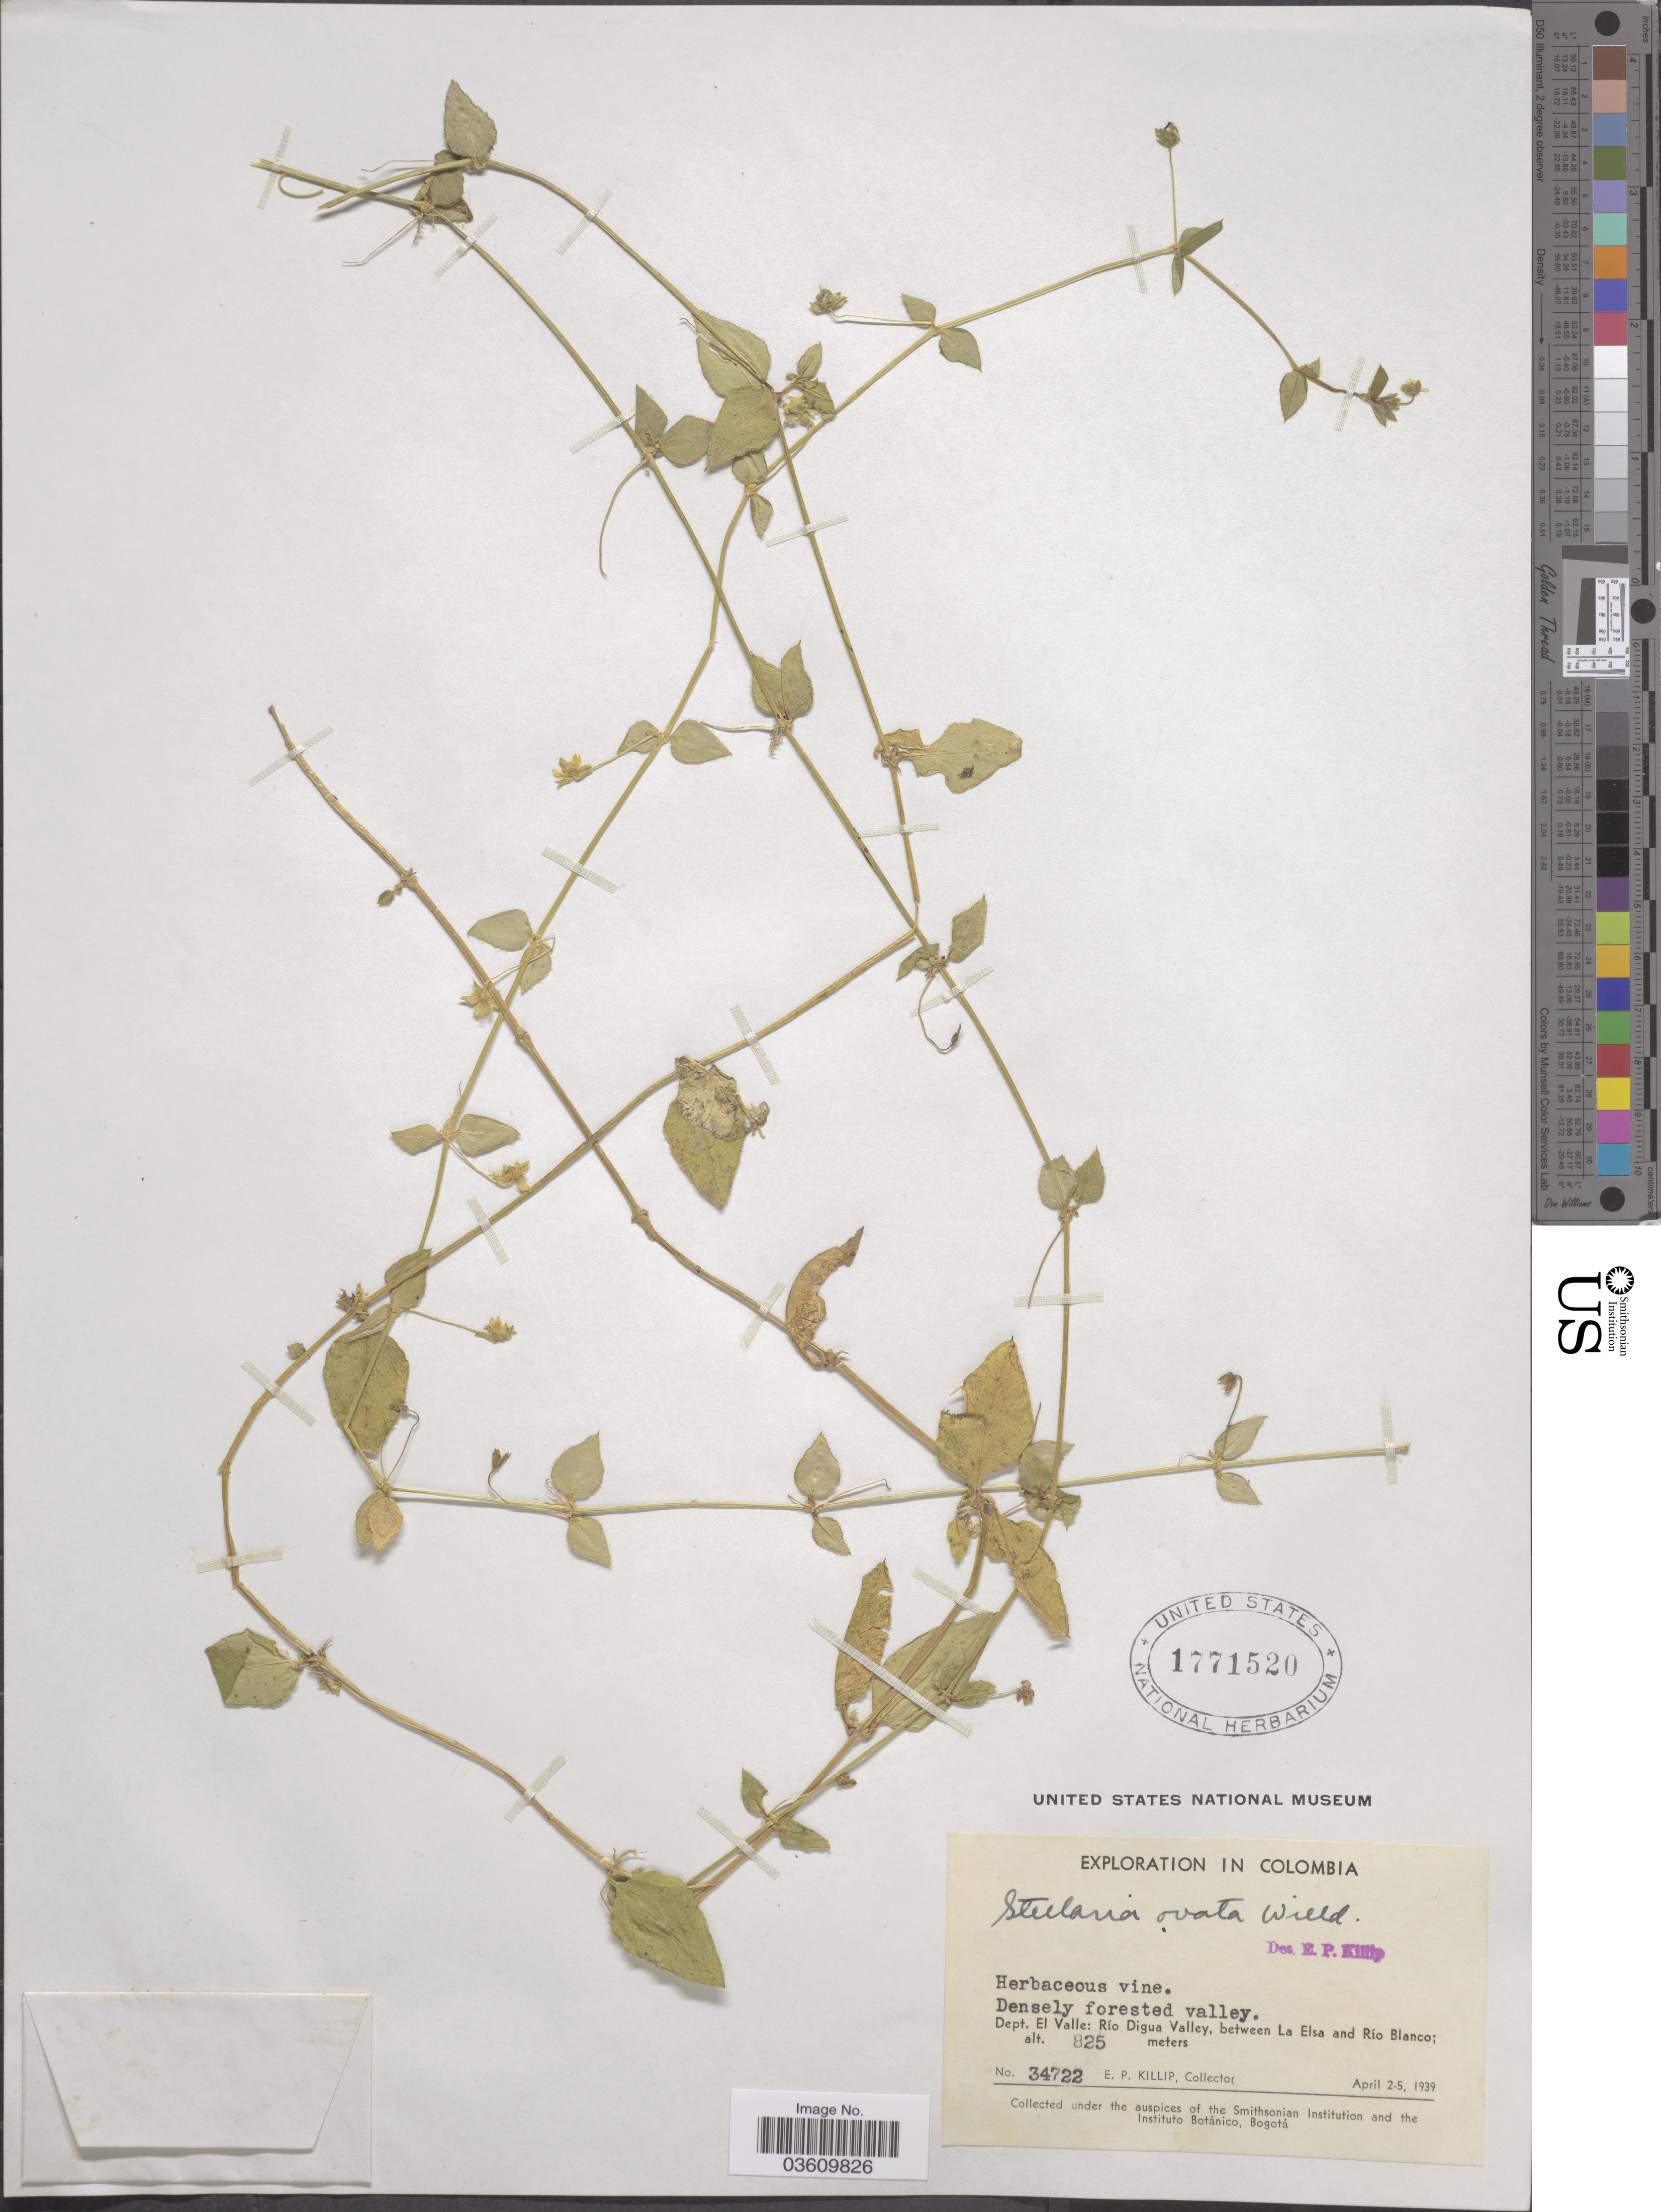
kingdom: Plantae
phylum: Tracheophyta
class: Magnoliopsida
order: Caryophyllales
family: Caryophyllaceae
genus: Stellaria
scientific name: Stellaria ovata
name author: Willd.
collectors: E. P. Killip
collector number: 34722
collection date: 1939-04-02/1939-04-05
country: Colombia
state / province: Valle del Cauca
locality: Dept. El Valle: Río Digua Valley, between La Elsa and Río Blanco.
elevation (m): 825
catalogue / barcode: US 1771520